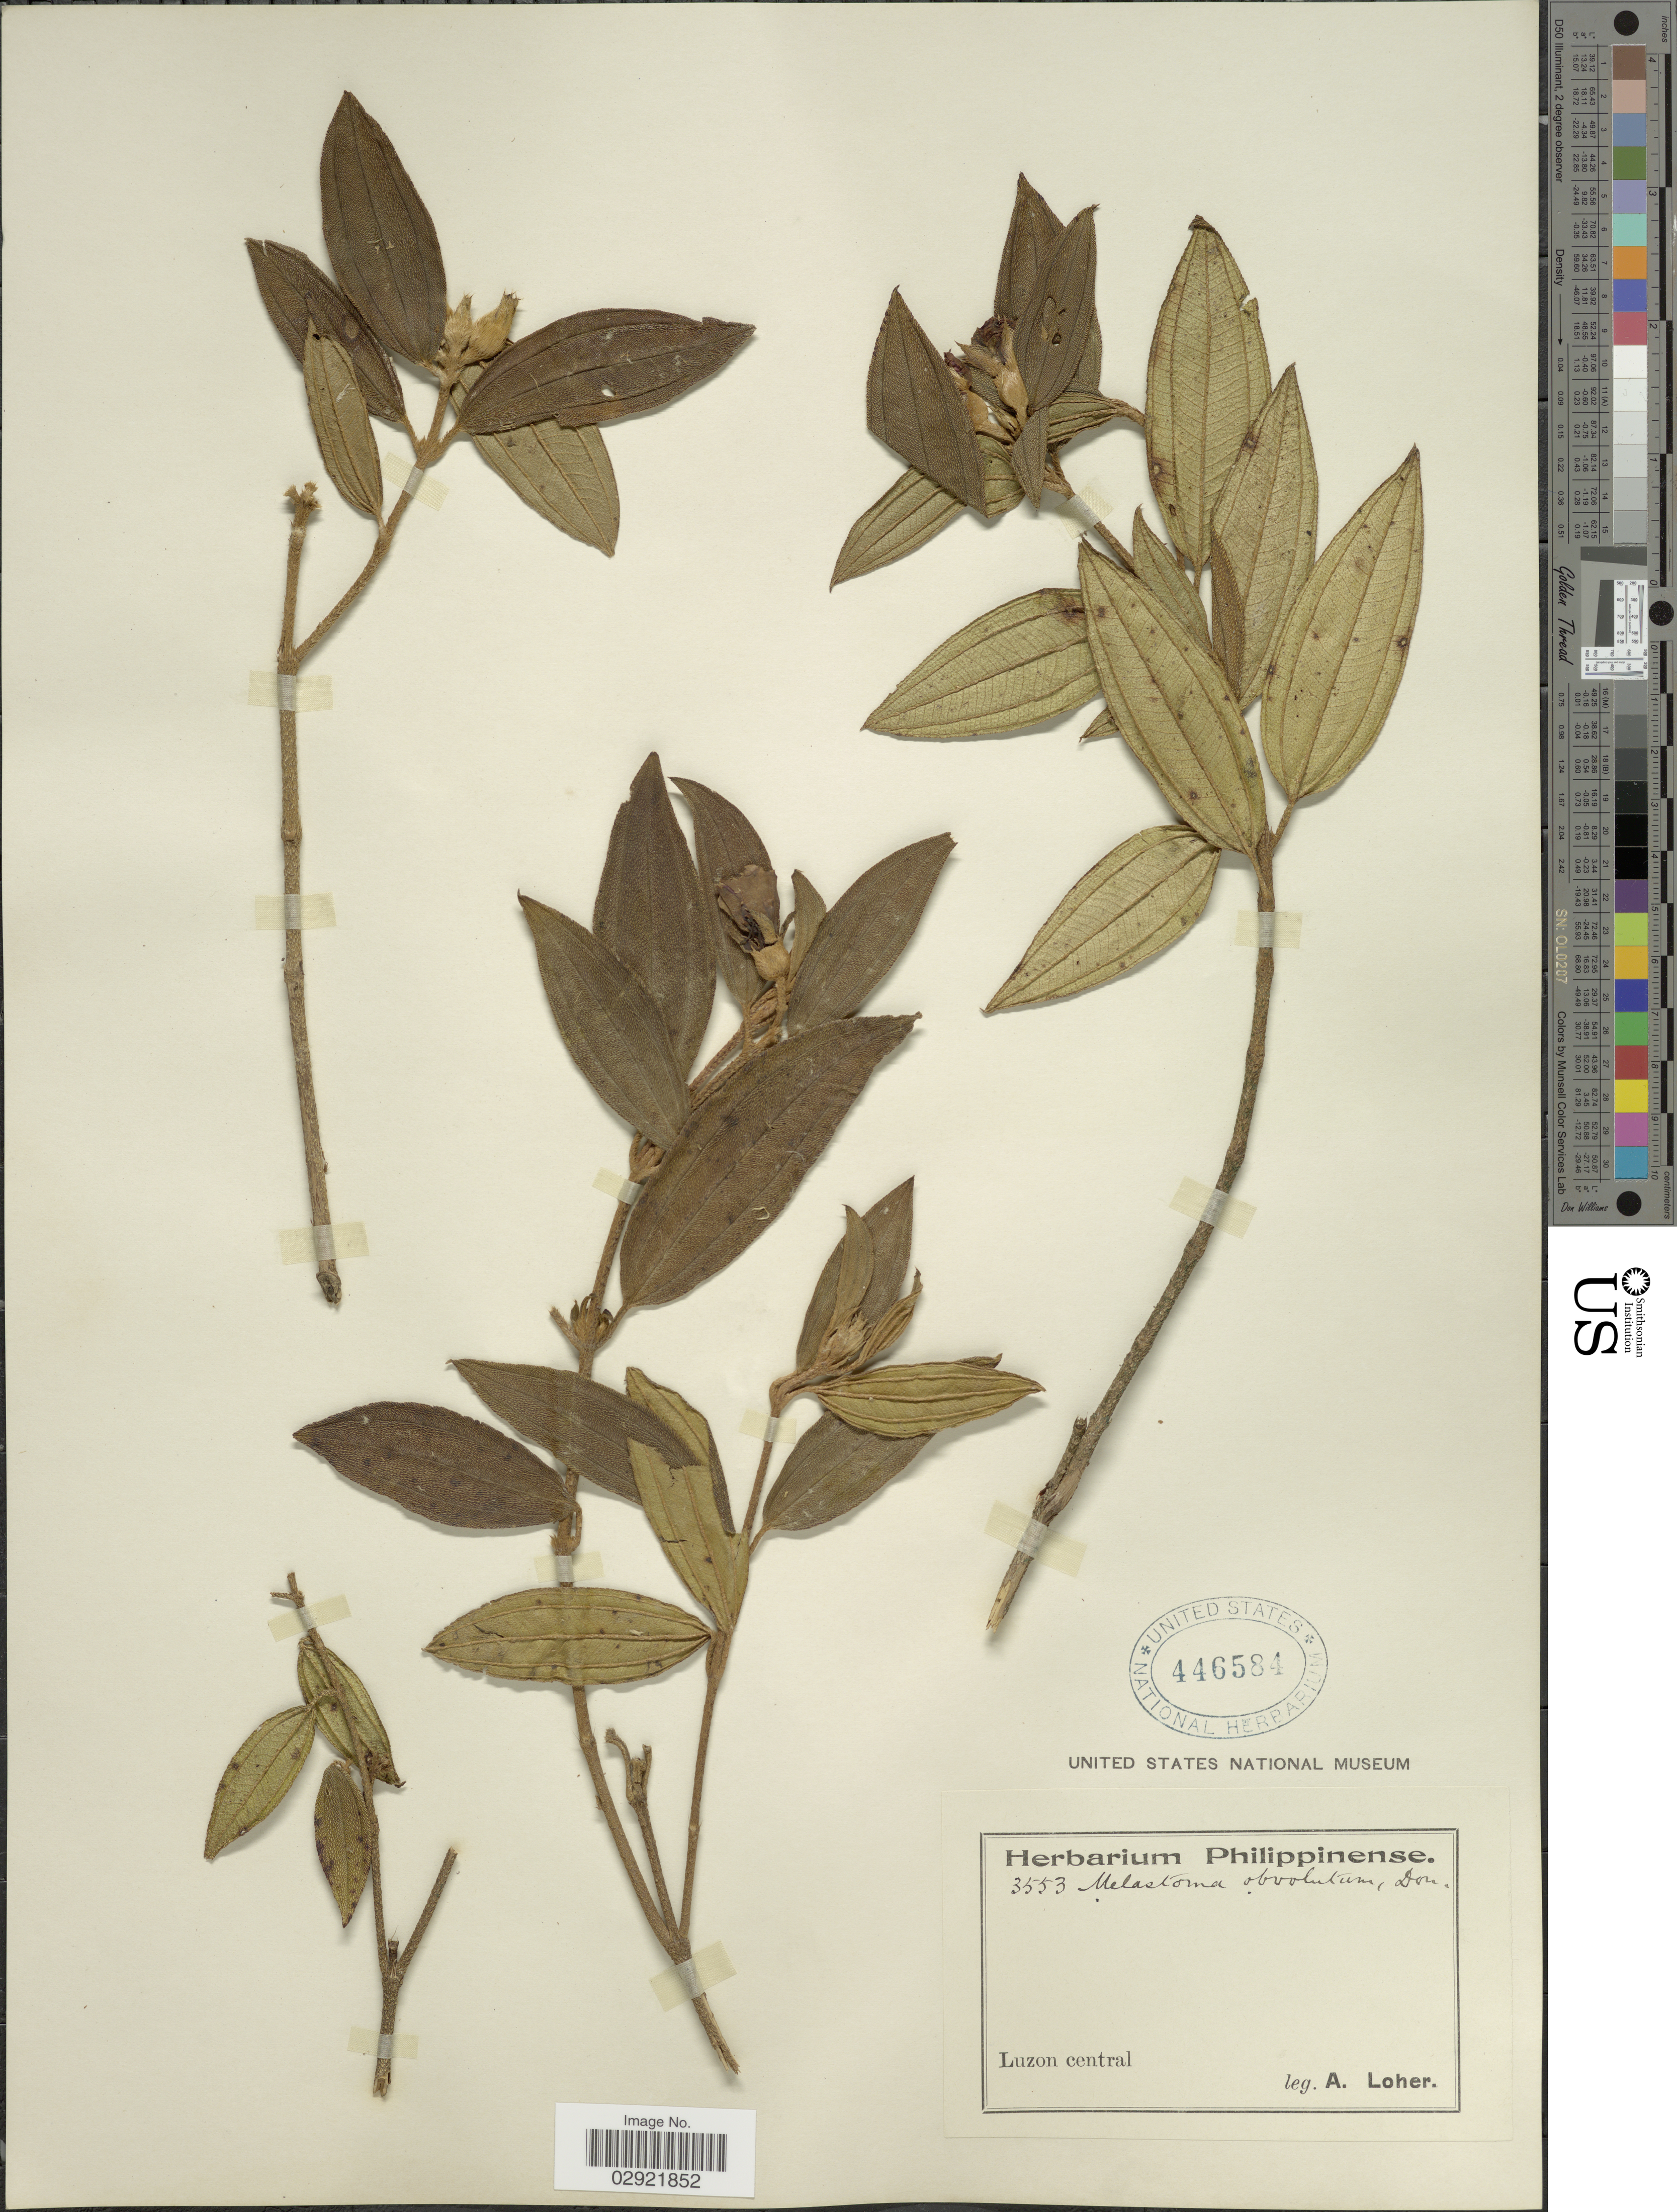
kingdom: Plantae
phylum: Tracheophyta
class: Magnoliopsida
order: Myrtales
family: Melastomataceae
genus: Melastoma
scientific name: Melastoma malabathricum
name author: L.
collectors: A. Loher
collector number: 3553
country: Philippines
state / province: Central Luzon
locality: Luzon central.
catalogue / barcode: US 446584